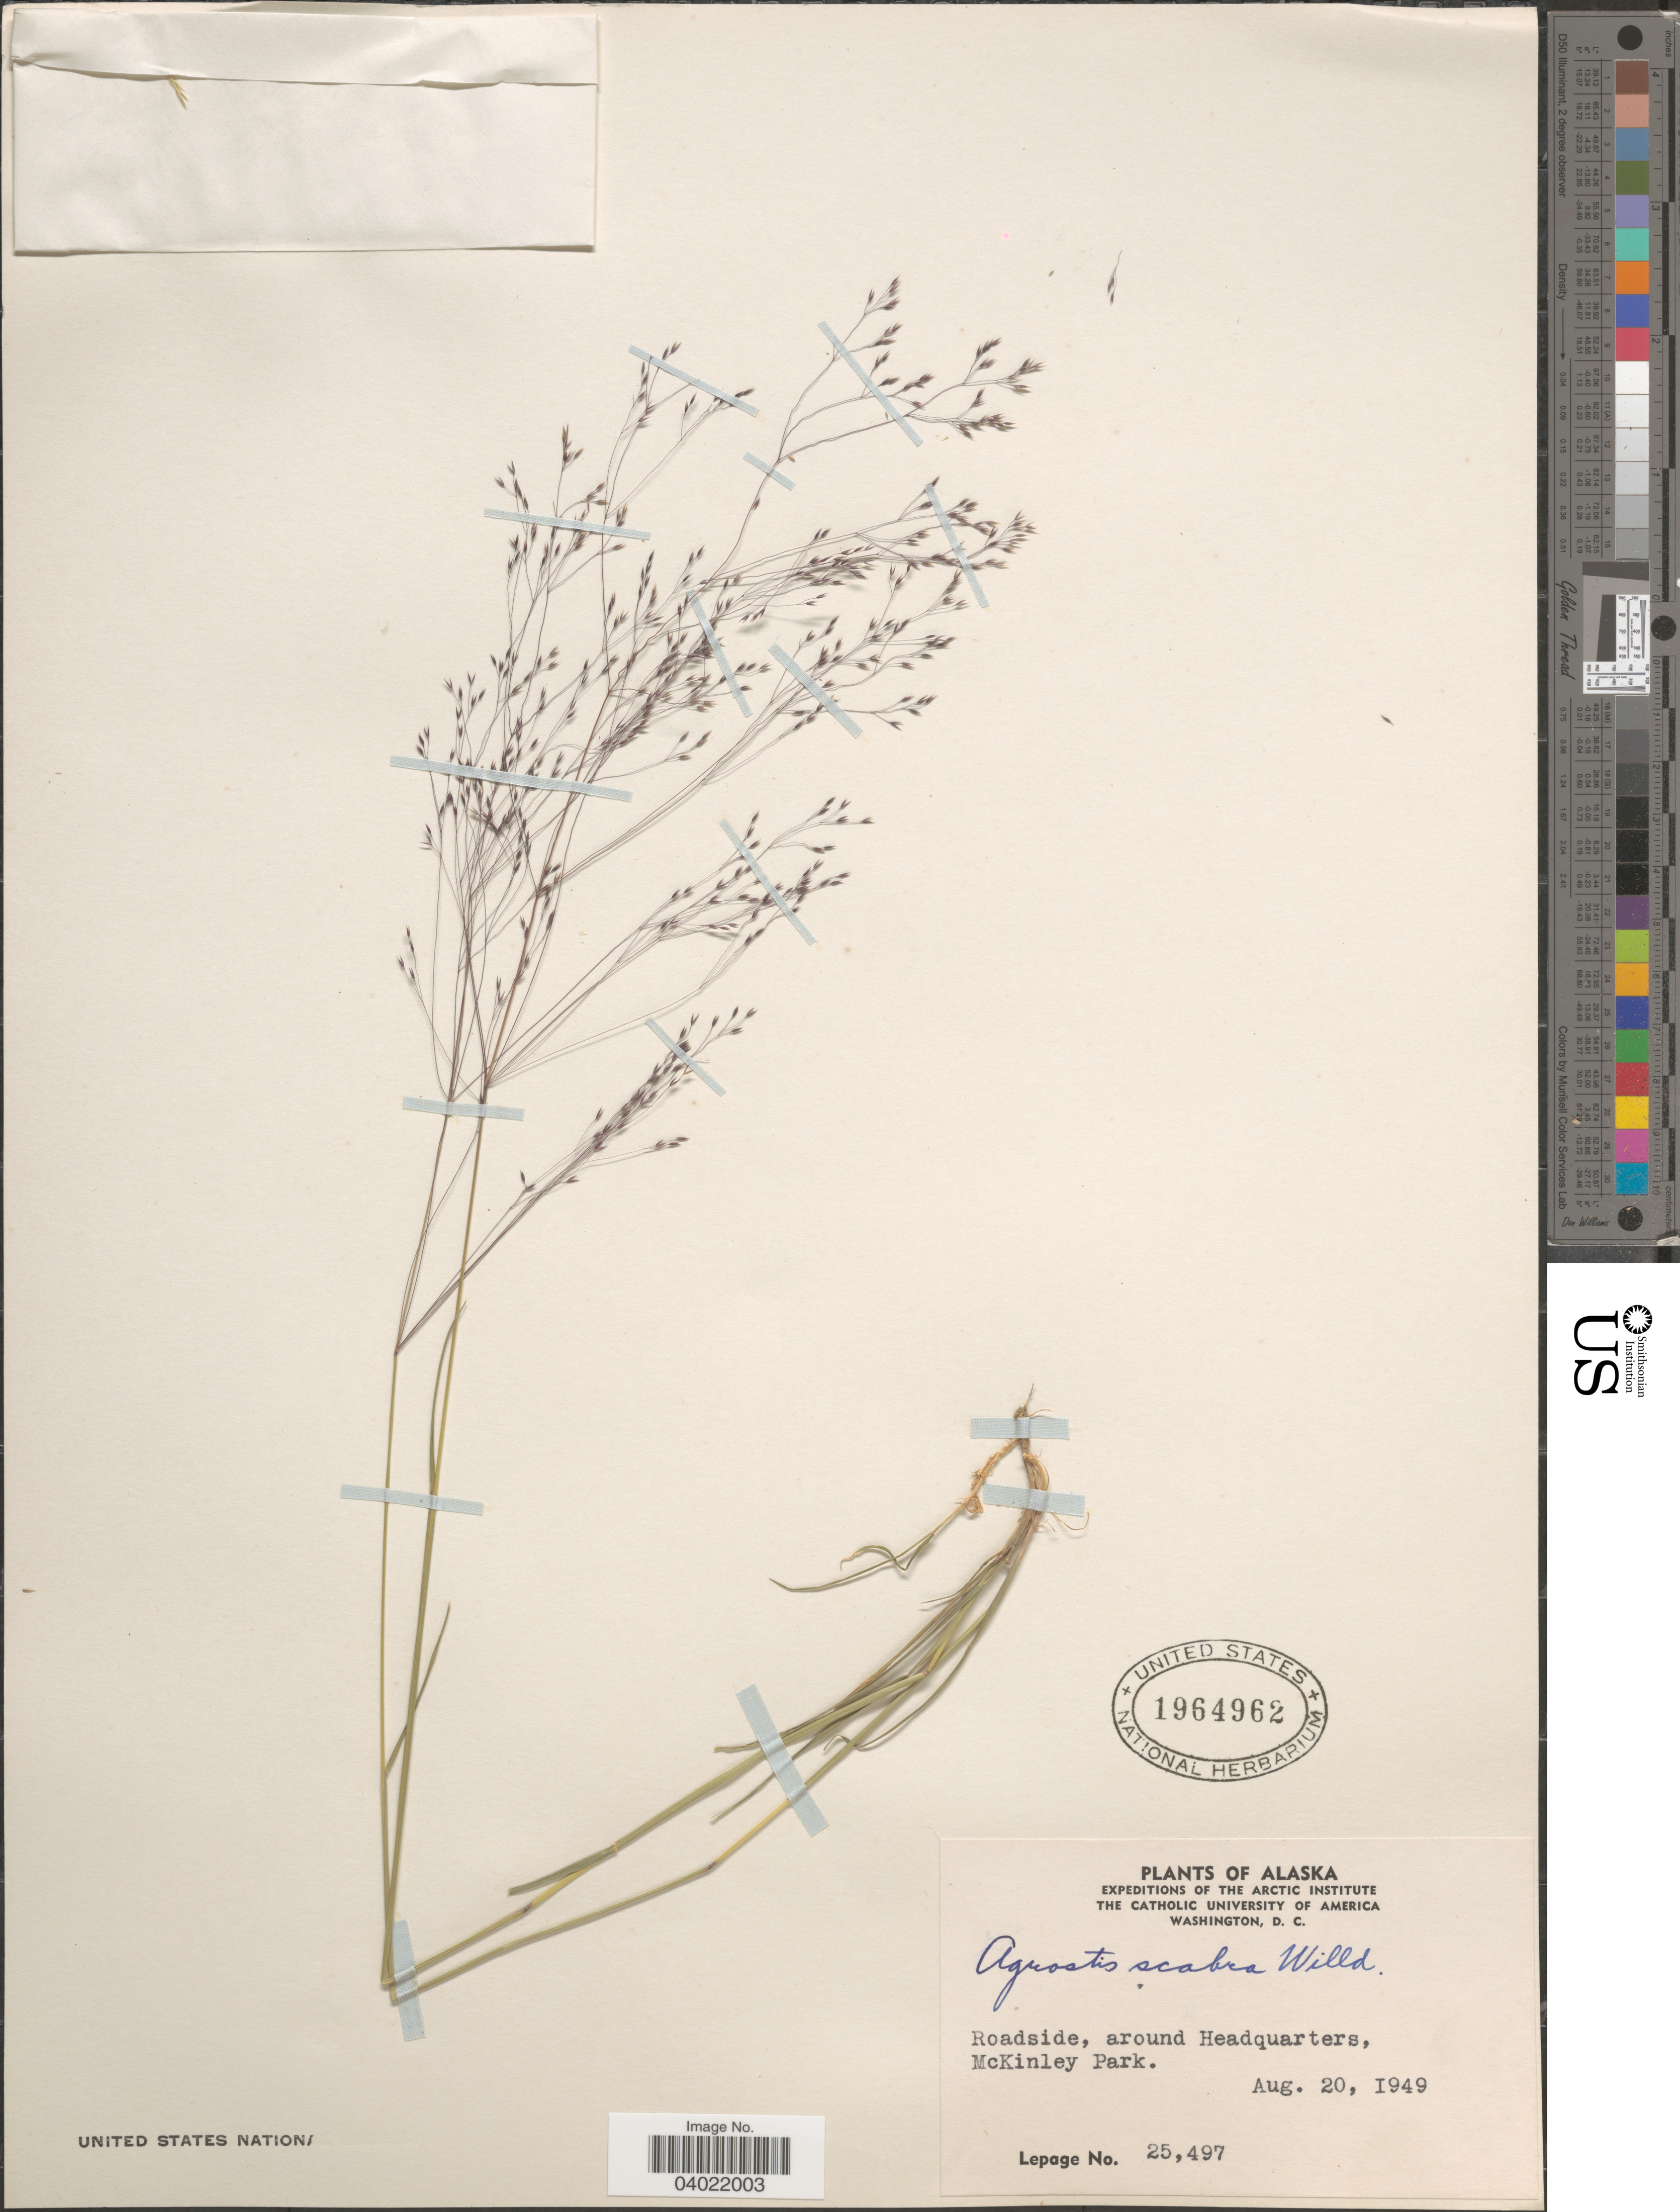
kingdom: Plantae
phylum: Tracheophyta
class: Liliopsida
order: Poales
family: Poaceae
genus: Agrostis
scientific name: Agrostis scabra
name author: Willd.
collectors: -. LePage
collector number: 25497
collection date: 1949-08-20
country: United States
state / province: Alaska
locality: Roadside, around Headquarters, McKinley Park.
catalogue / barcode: US 1964962